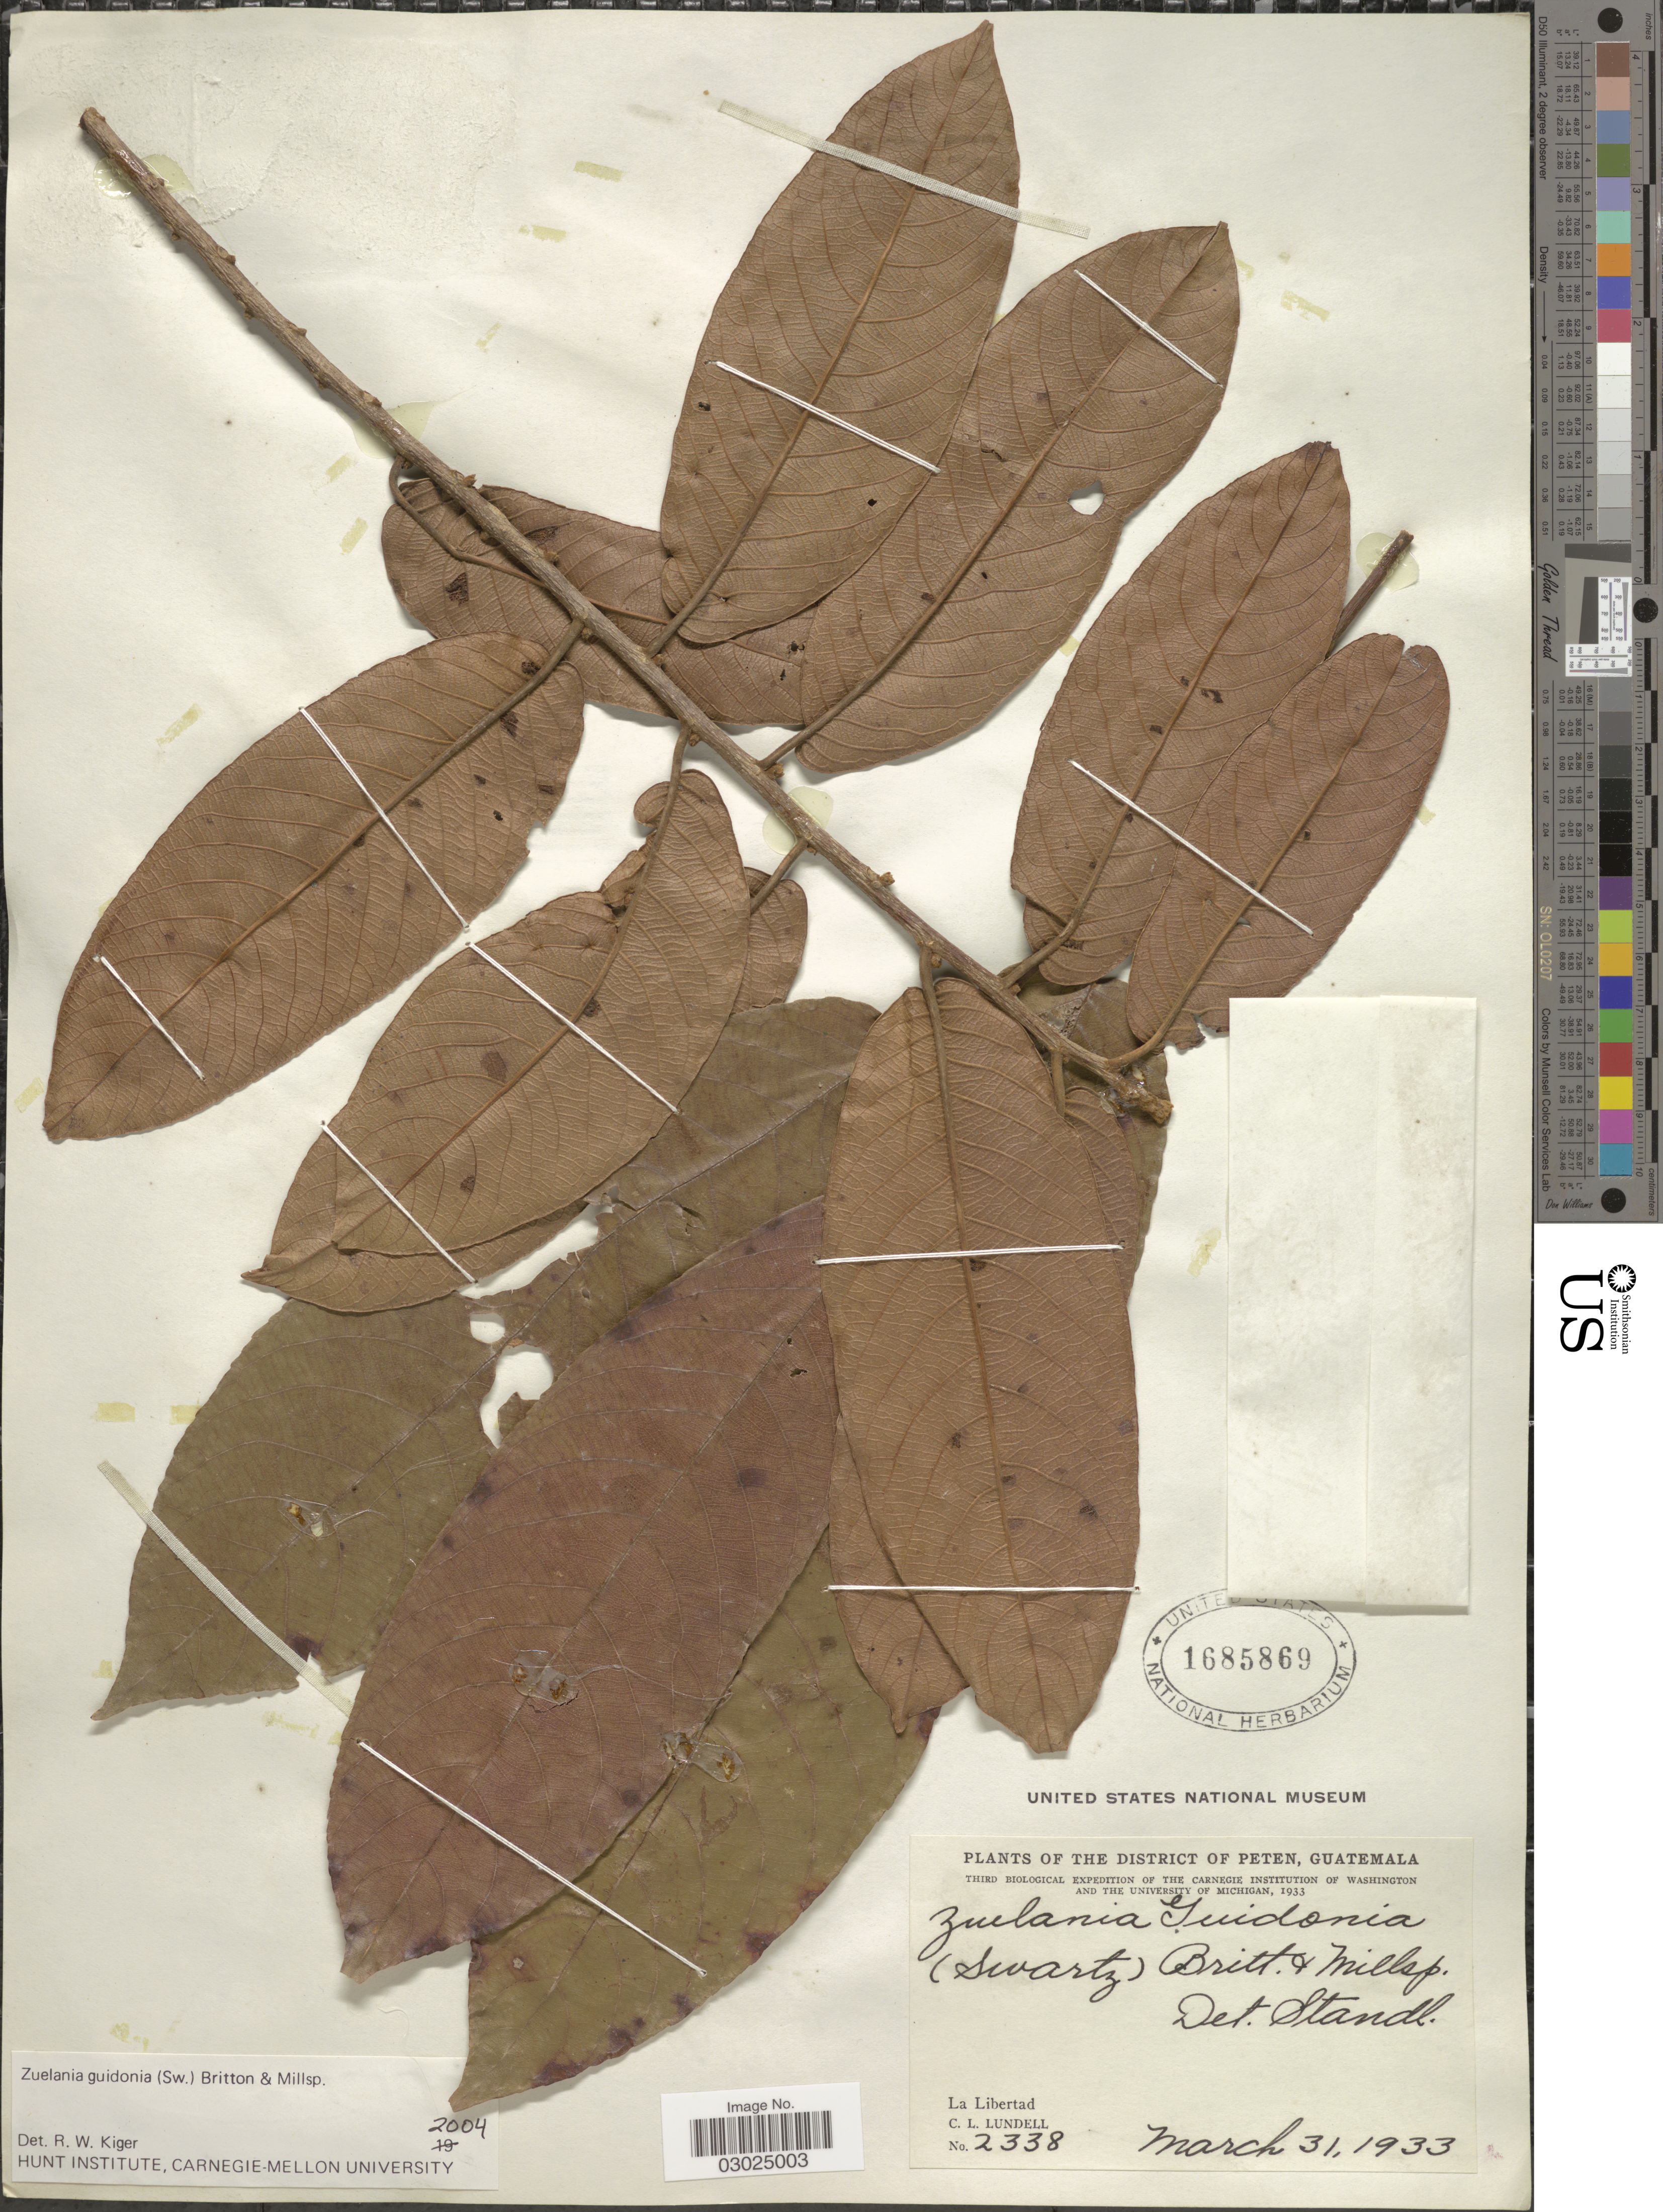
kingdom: Plantae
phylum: Tracheophyta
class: Magnoliopsida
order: Malpighiales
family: Salicaceae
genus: Casearia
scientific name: Casearia laetioides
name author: (A. Rich.) Warb.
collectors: C. L. Lundell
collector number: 2338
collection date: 1933-03-31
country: Guatemala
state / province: El Petén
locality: District of Peten. La Libertad.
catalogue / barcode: US 1685869